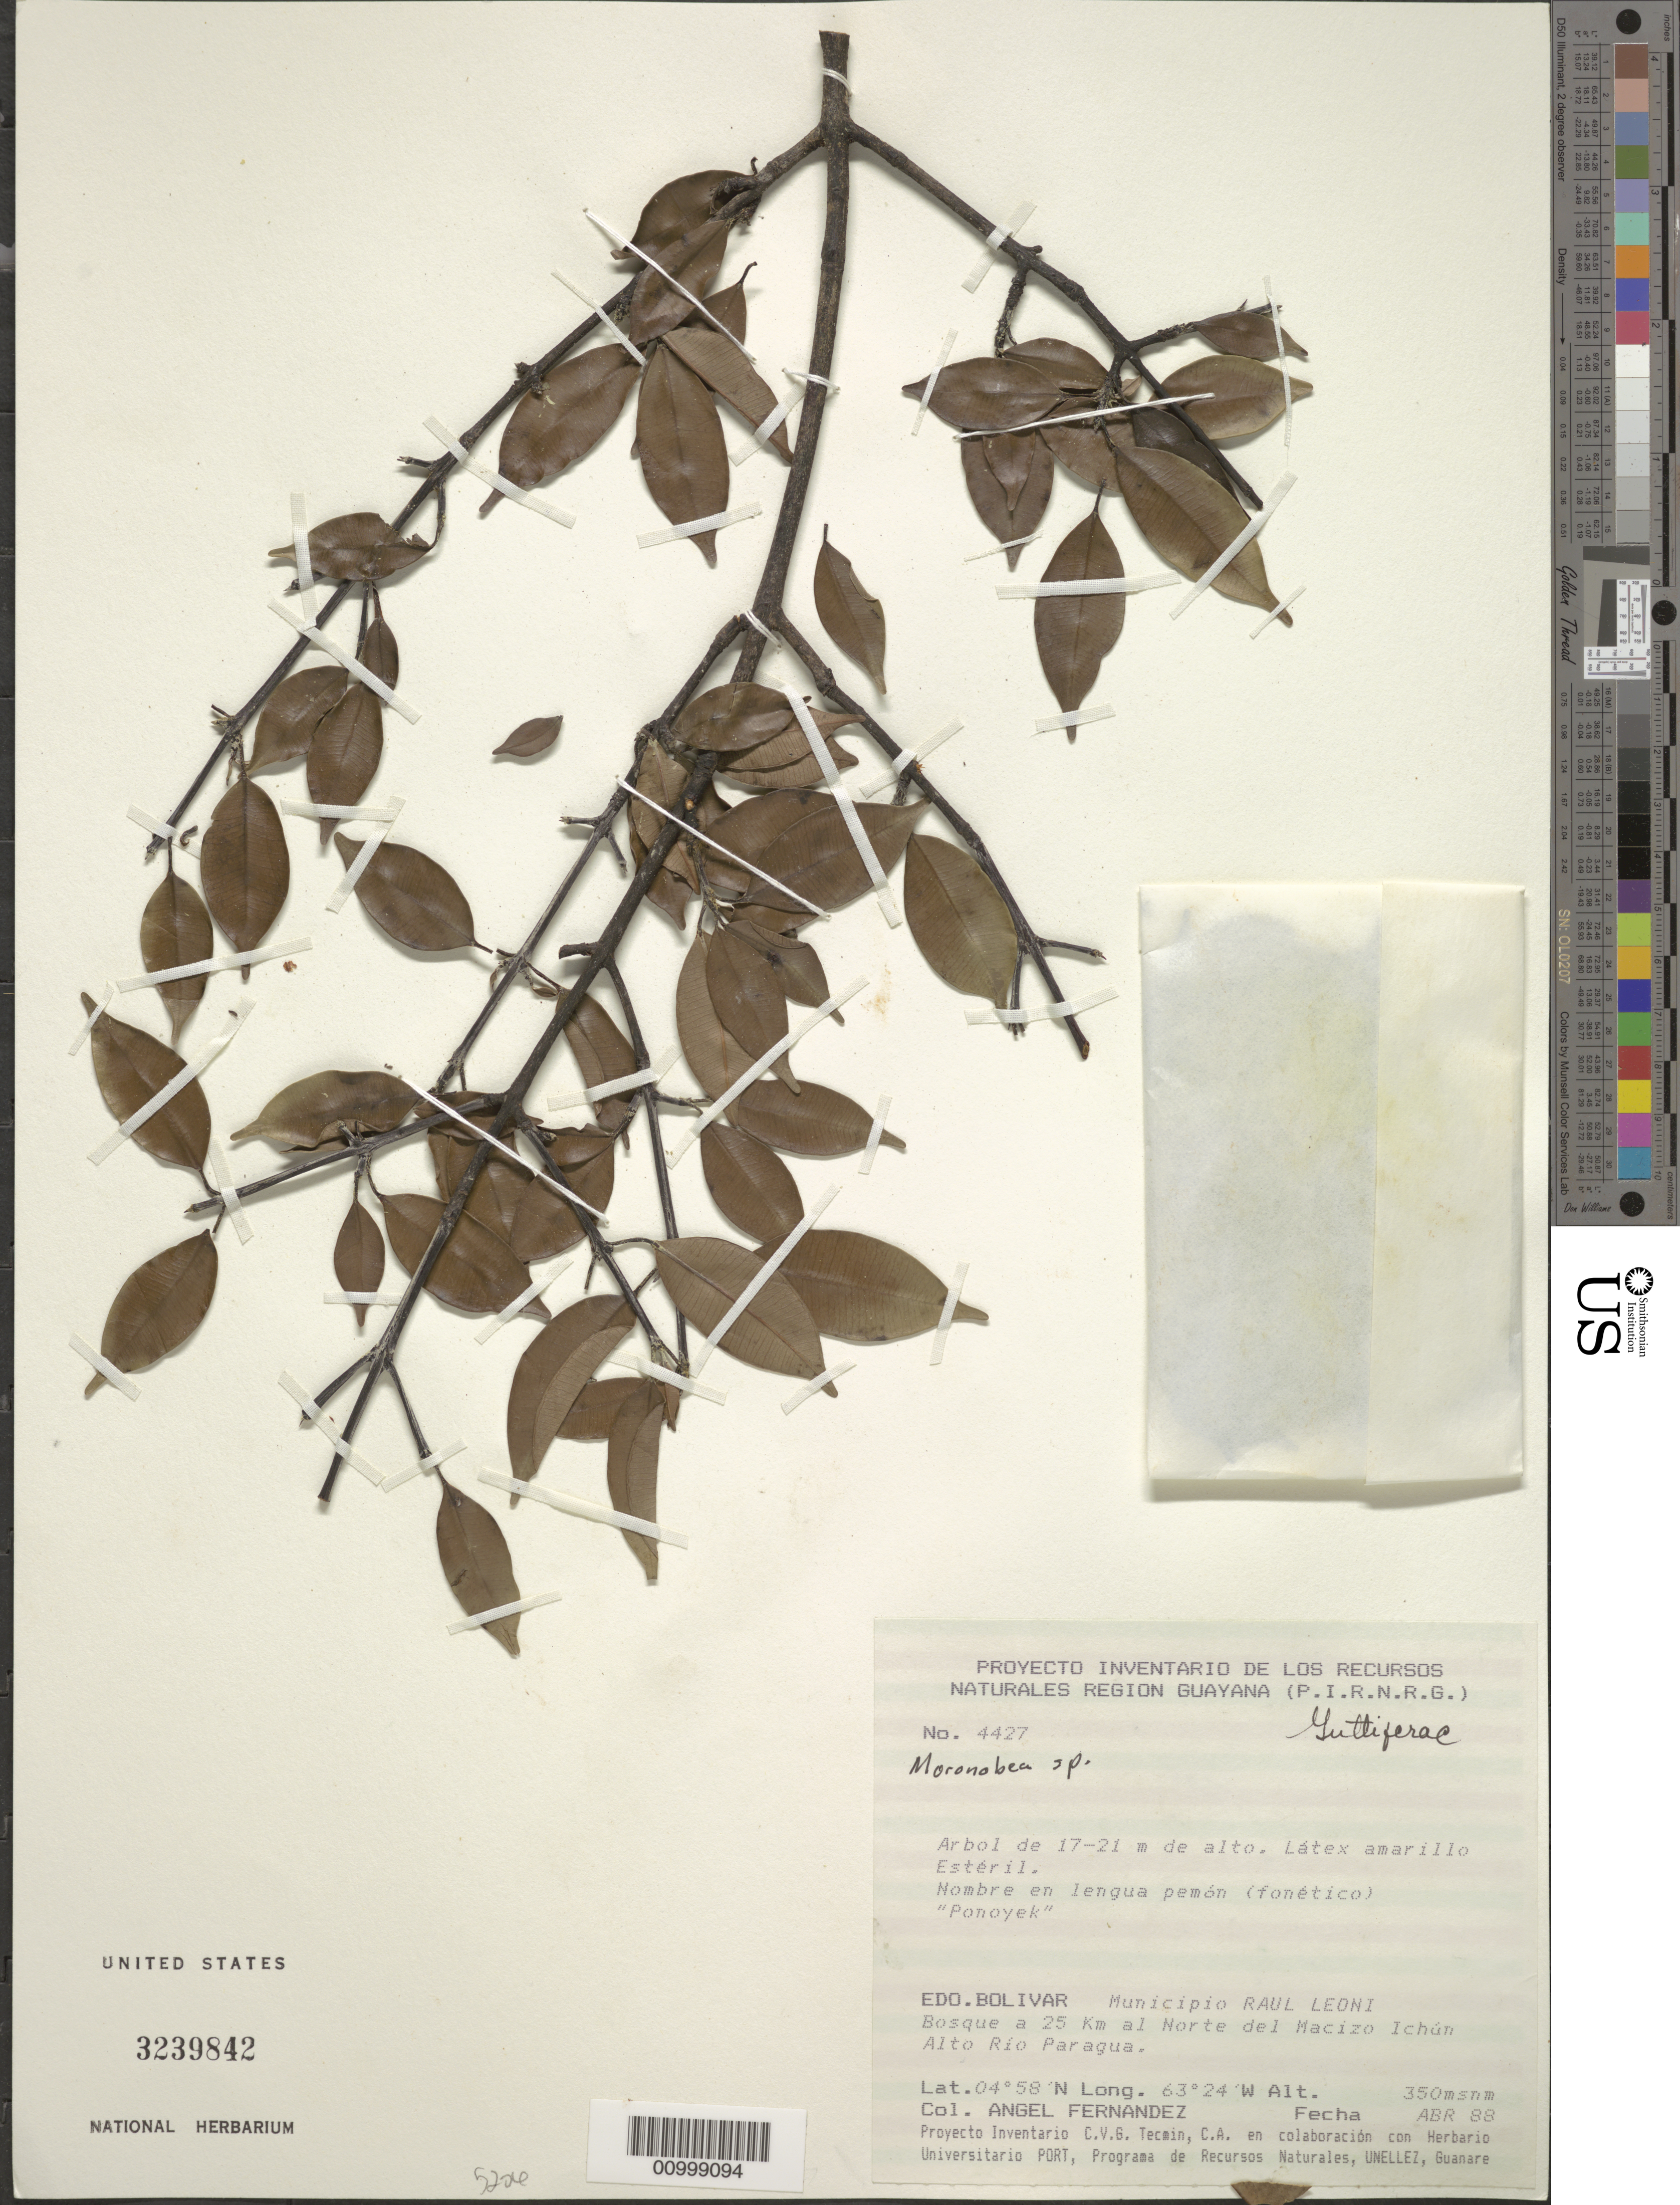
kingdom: Plantae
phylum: Tracheophyta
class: Magnoliopsida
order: Malpighiales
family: Clusiaceae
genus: Moronobea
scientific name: Moronobea sp.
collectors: A. Fernández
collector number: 4427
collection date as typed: Apr-88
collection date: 1988-04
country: Venezuela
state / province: Bolívar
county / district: Angostura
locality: Municipio Raúl Leoni [=Angostura]. Bosque a 25 km al Norte del Macizo Ichun Alto Rio Paragua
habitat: Bosque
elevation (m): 350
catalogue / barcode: US 3239842